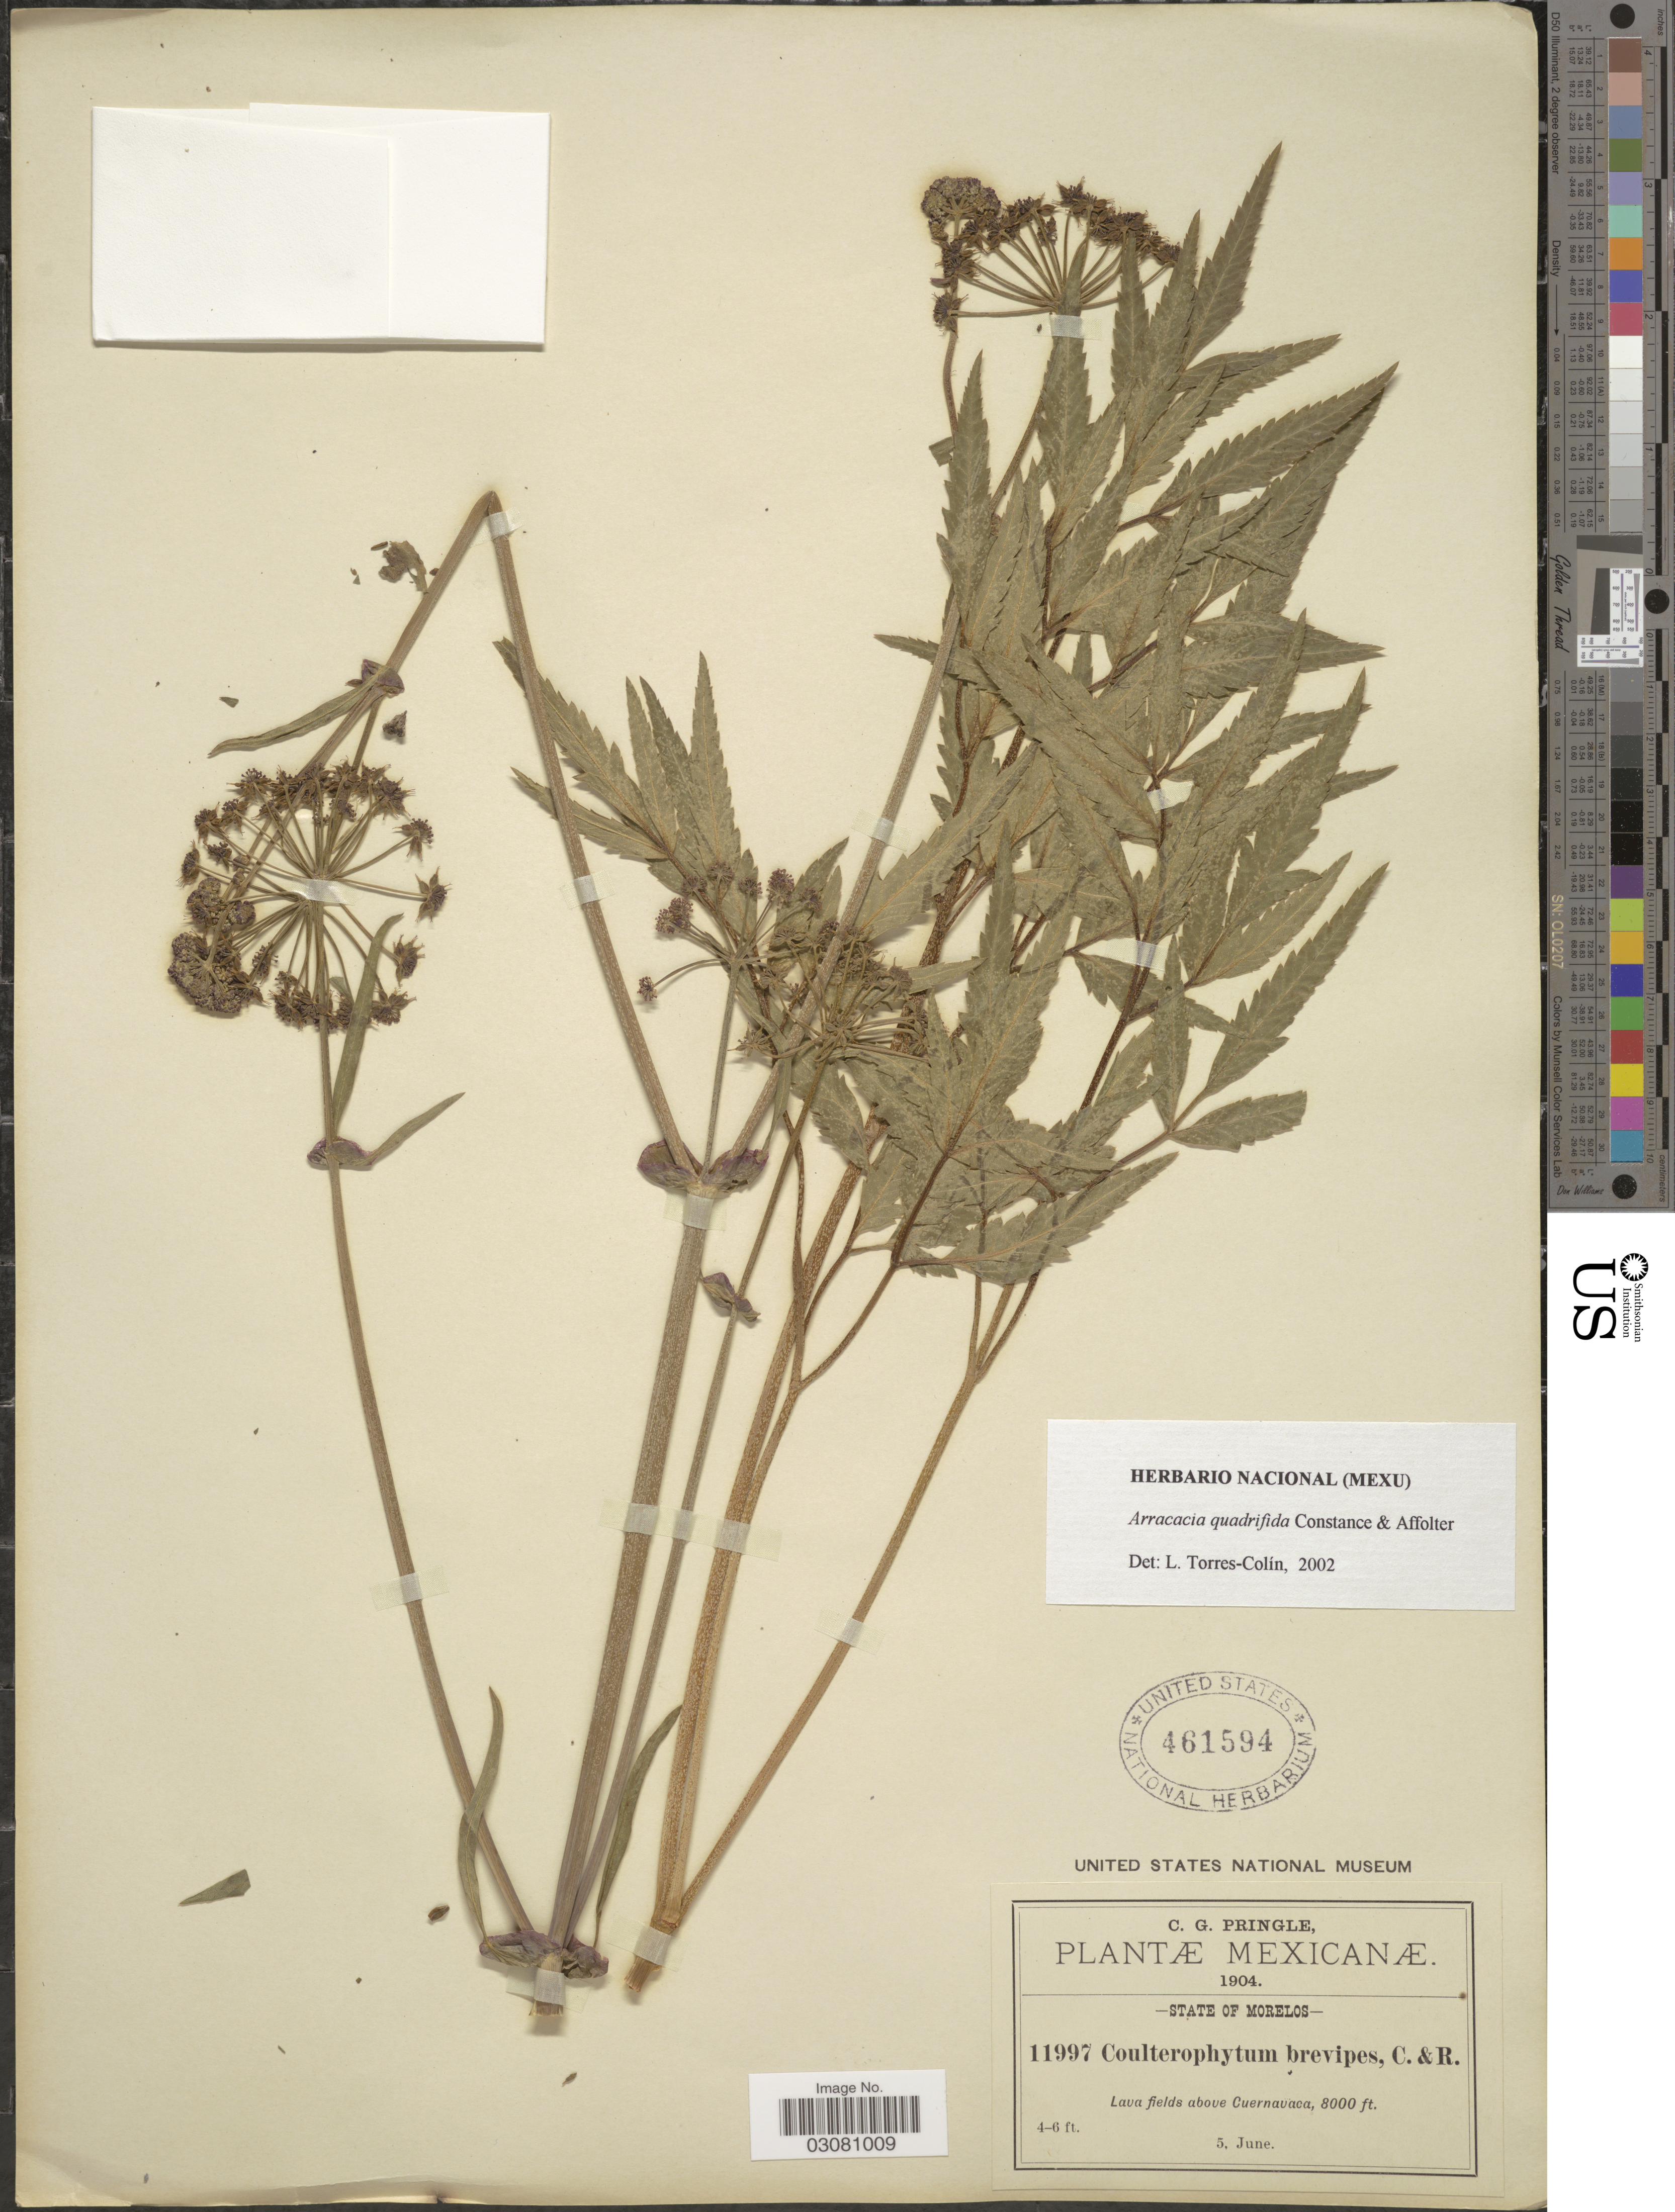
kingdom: Plantae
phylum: Tracheophyta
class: Magnoliopsida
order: Apiales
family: Apiaceae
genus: Arracacia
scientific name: Arracacia quadrifida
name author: Constance & Affolter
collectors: C. G. Pringle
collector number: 11997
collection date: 1904-06-05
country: Mexico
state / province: Morelos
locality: Lava fields above Cuernavaca.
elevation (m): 2438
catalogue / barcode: US 461594